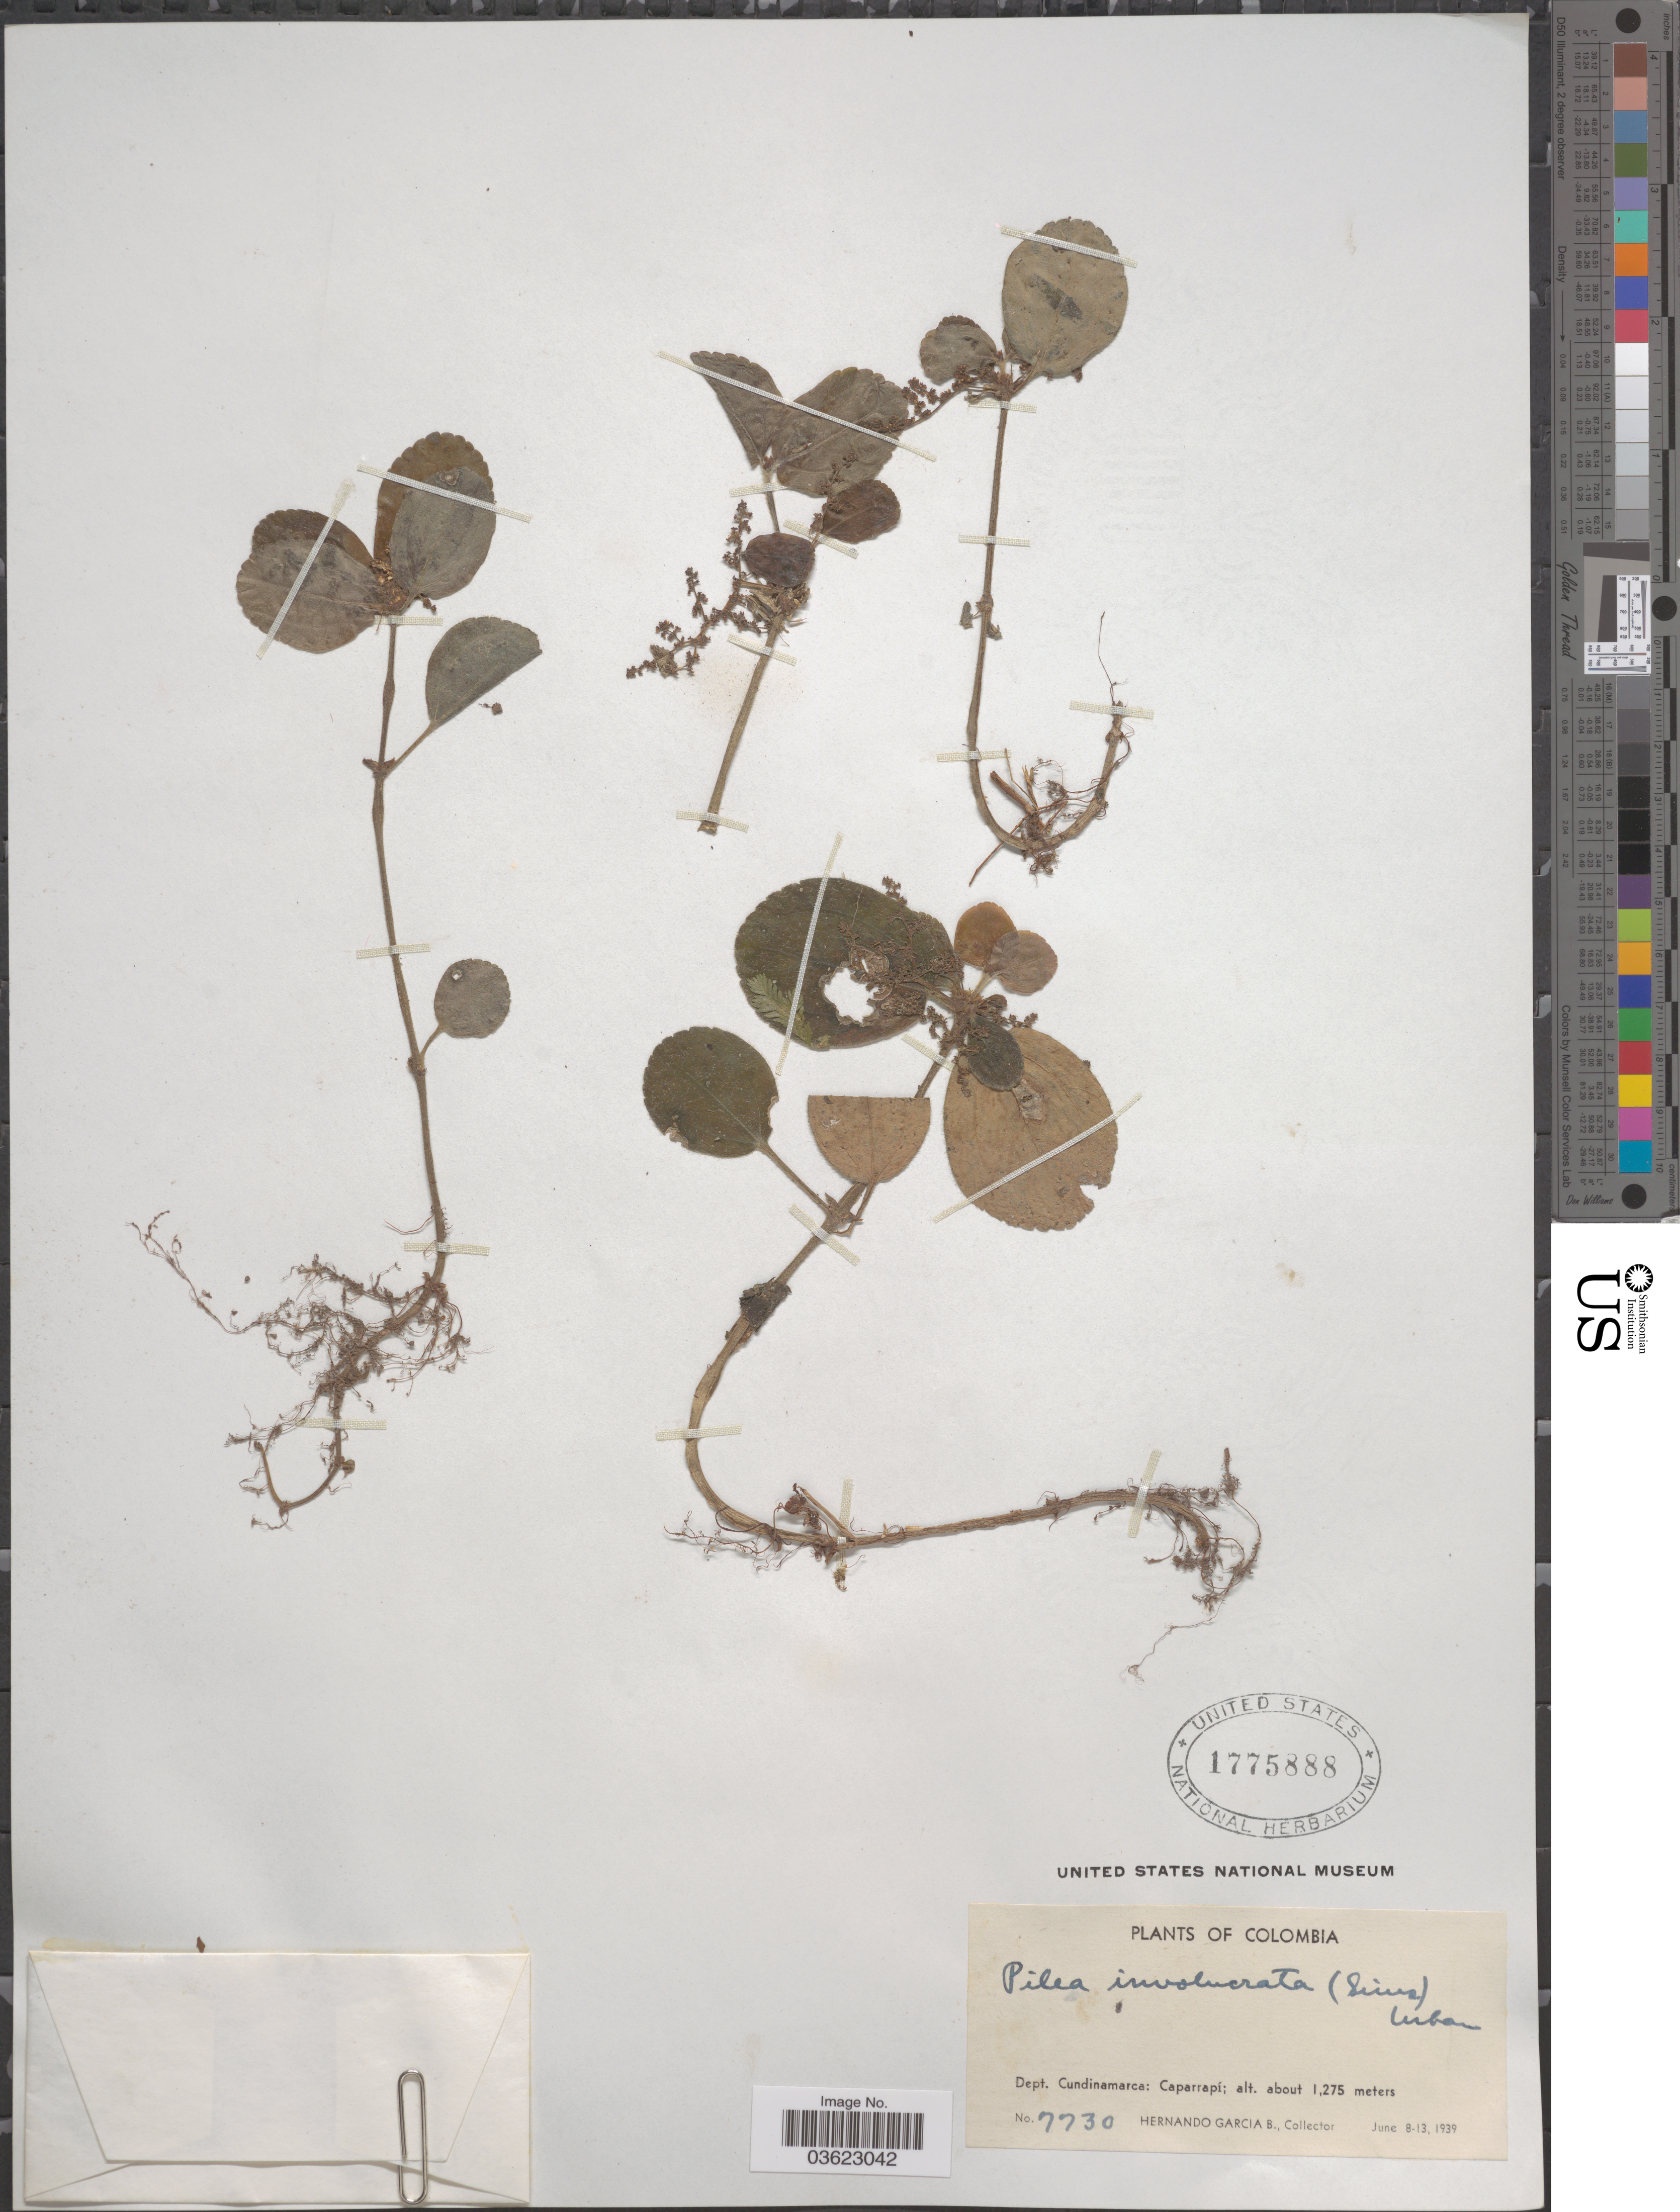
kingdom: Plantae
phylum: Tracheophyta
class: Magnoliopsida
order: Rosales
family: Urticaceae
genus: Pilea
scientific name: Pilea involucrata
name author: Urb.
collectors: H. García Barriga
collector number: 7730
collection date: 1939-06-08/1939-06-13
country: Colombia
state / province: Cundinamarca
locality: Dept. Cundinamarca: Caparrapí.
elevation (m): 1275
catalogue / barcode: US 1775888